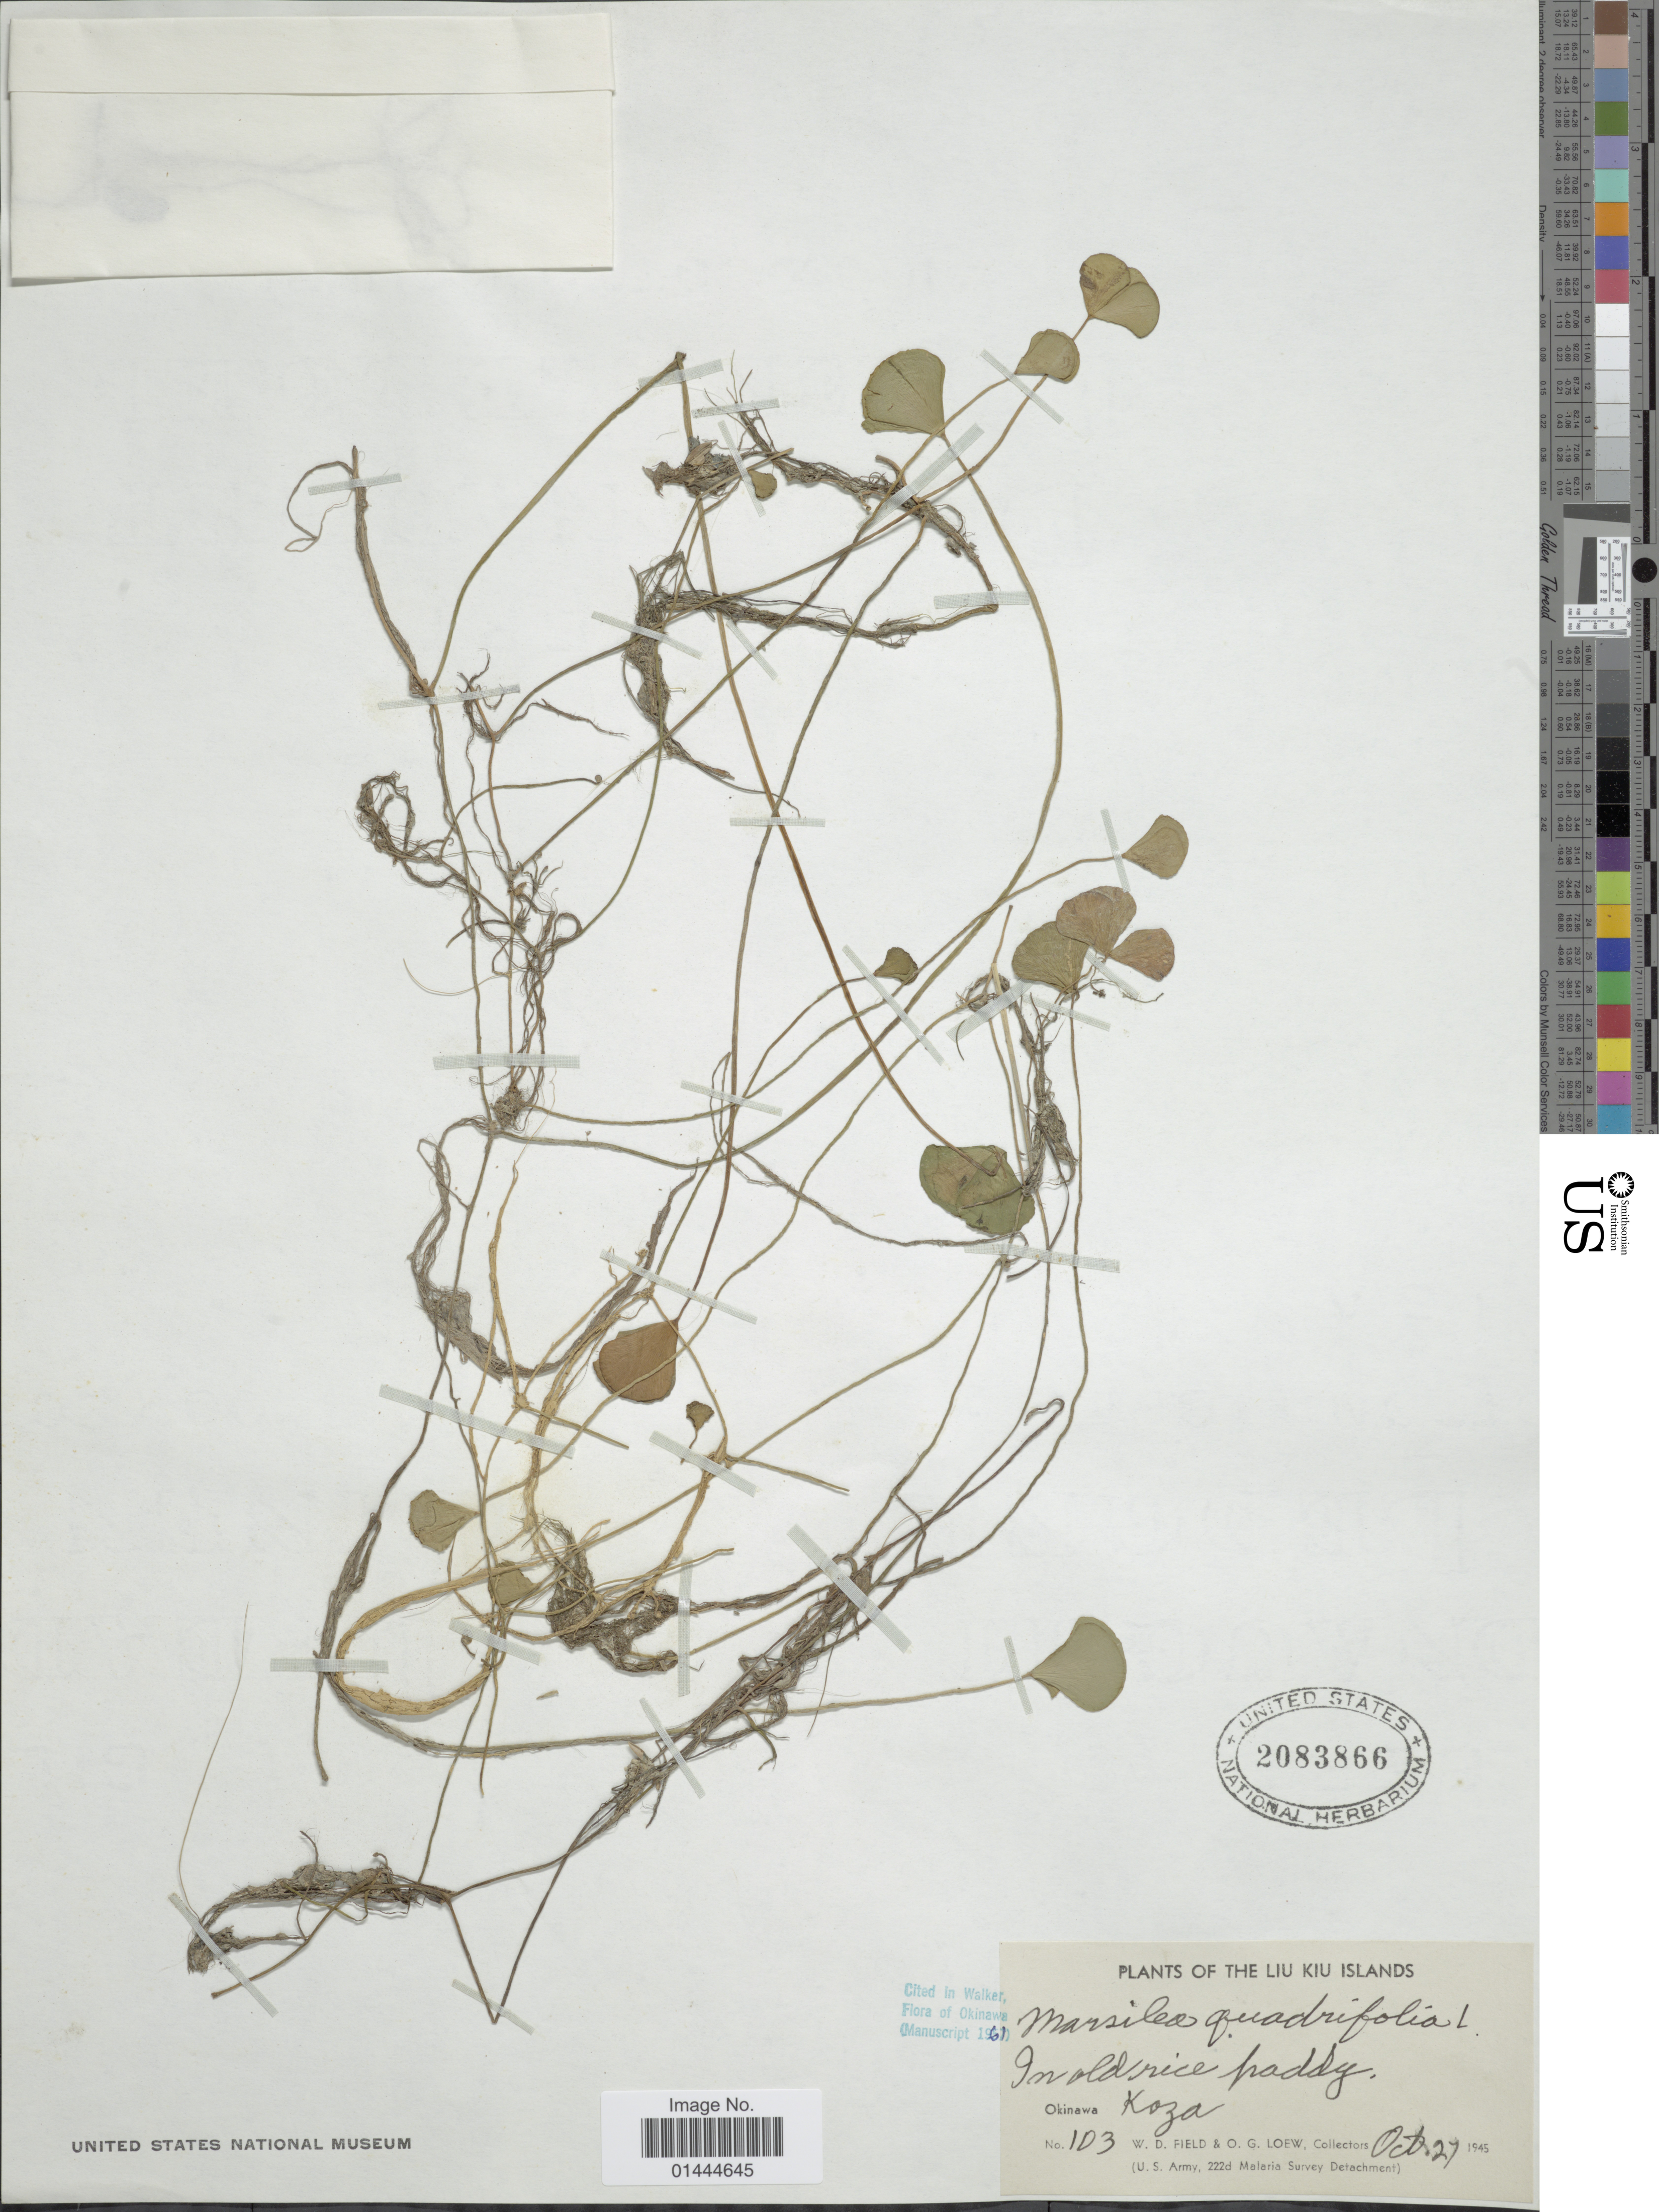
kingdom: Plantae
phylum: Tracheophyta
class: Polypodiopsida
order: Salviniales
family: Marsileaceae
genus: Marsilea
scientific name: Marsilea quadrifolia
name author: L.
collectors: W. D. Field & O. G. Loew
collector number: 103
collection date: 1945-10-27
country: Japan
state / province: Okinawa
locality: Liu Kiu Islands, Koza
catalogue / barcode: US 2083866